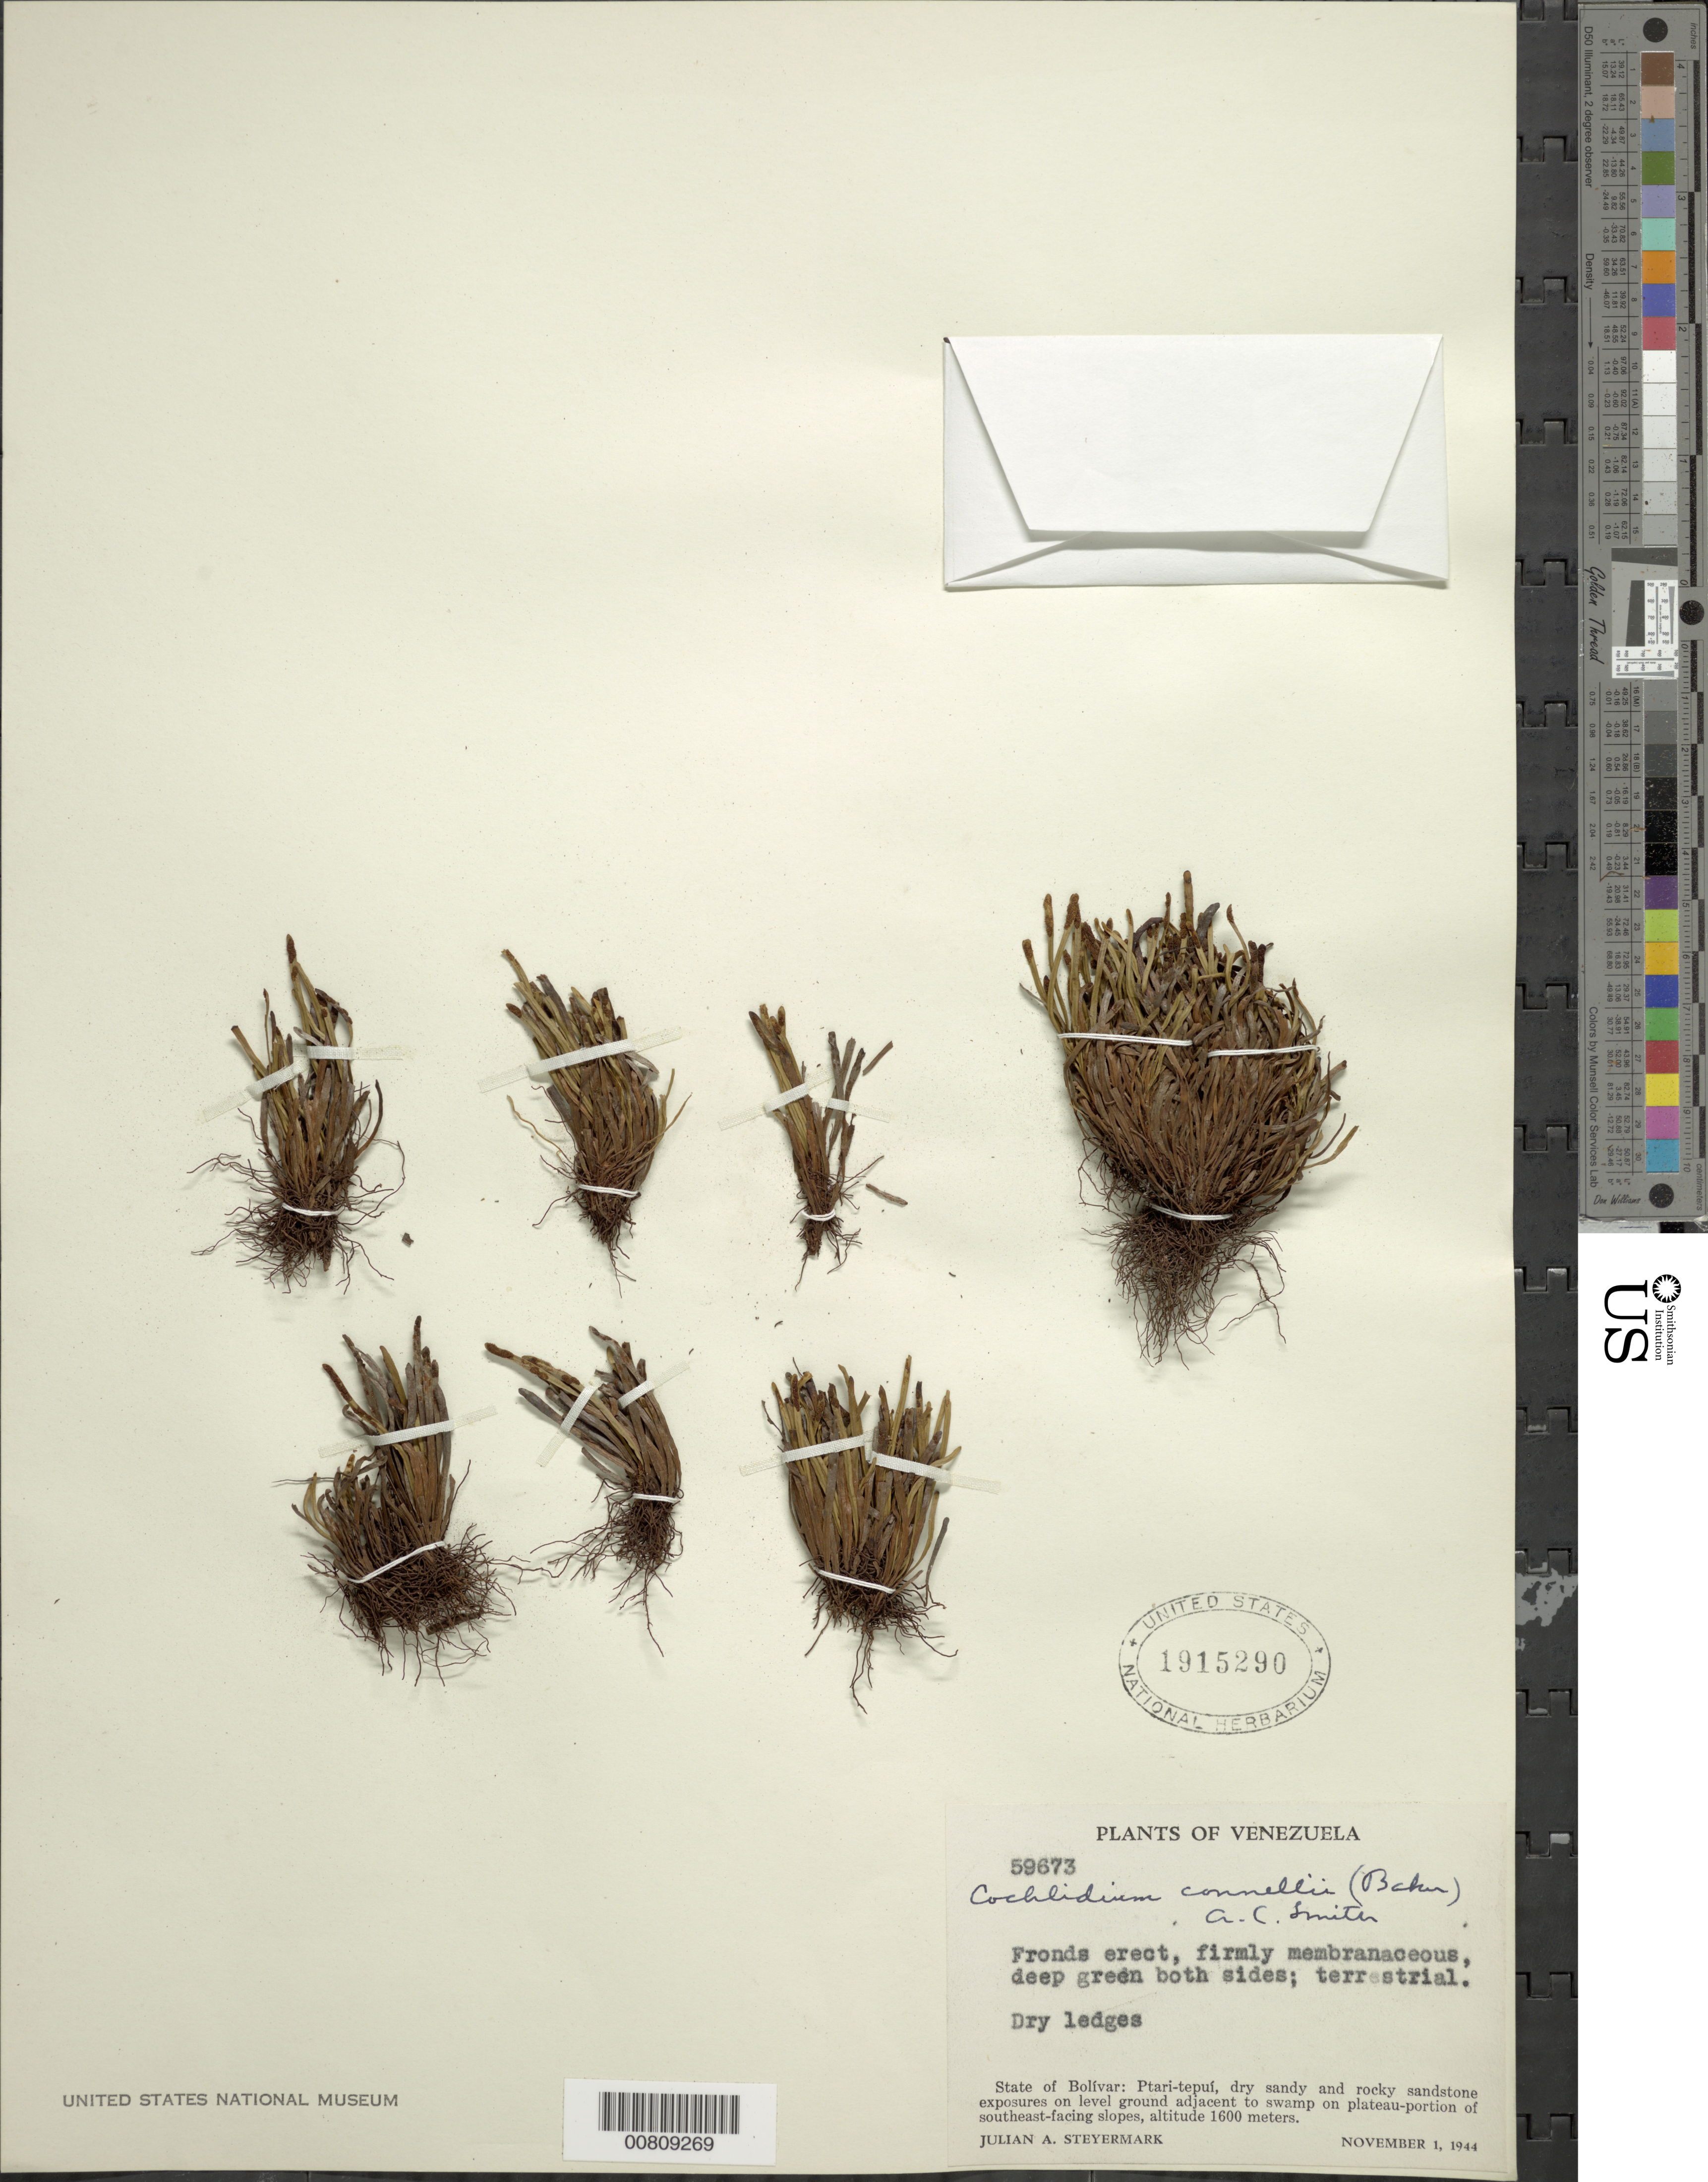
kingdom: Plantae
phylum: Tracheophyta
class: Polypodiopsida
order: Polypodiales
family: Polypodiaceae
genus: Cochlidium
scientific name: Cochlidium connellii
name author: (Baker) A.C. Sm.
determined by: Smith, A. C.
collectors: J. Steyermark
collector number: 59673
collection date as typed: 1-Nov-44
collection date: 1944-11-01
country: Venezuela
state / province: Bolívar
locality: Ptari-tepuí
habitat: Dry sandy and rocky sandstone exposures on level ground adjacent to swamp on plateau-portion of southeast-facing slopes; dry ledges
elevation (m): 1600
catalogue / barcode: US 1915290